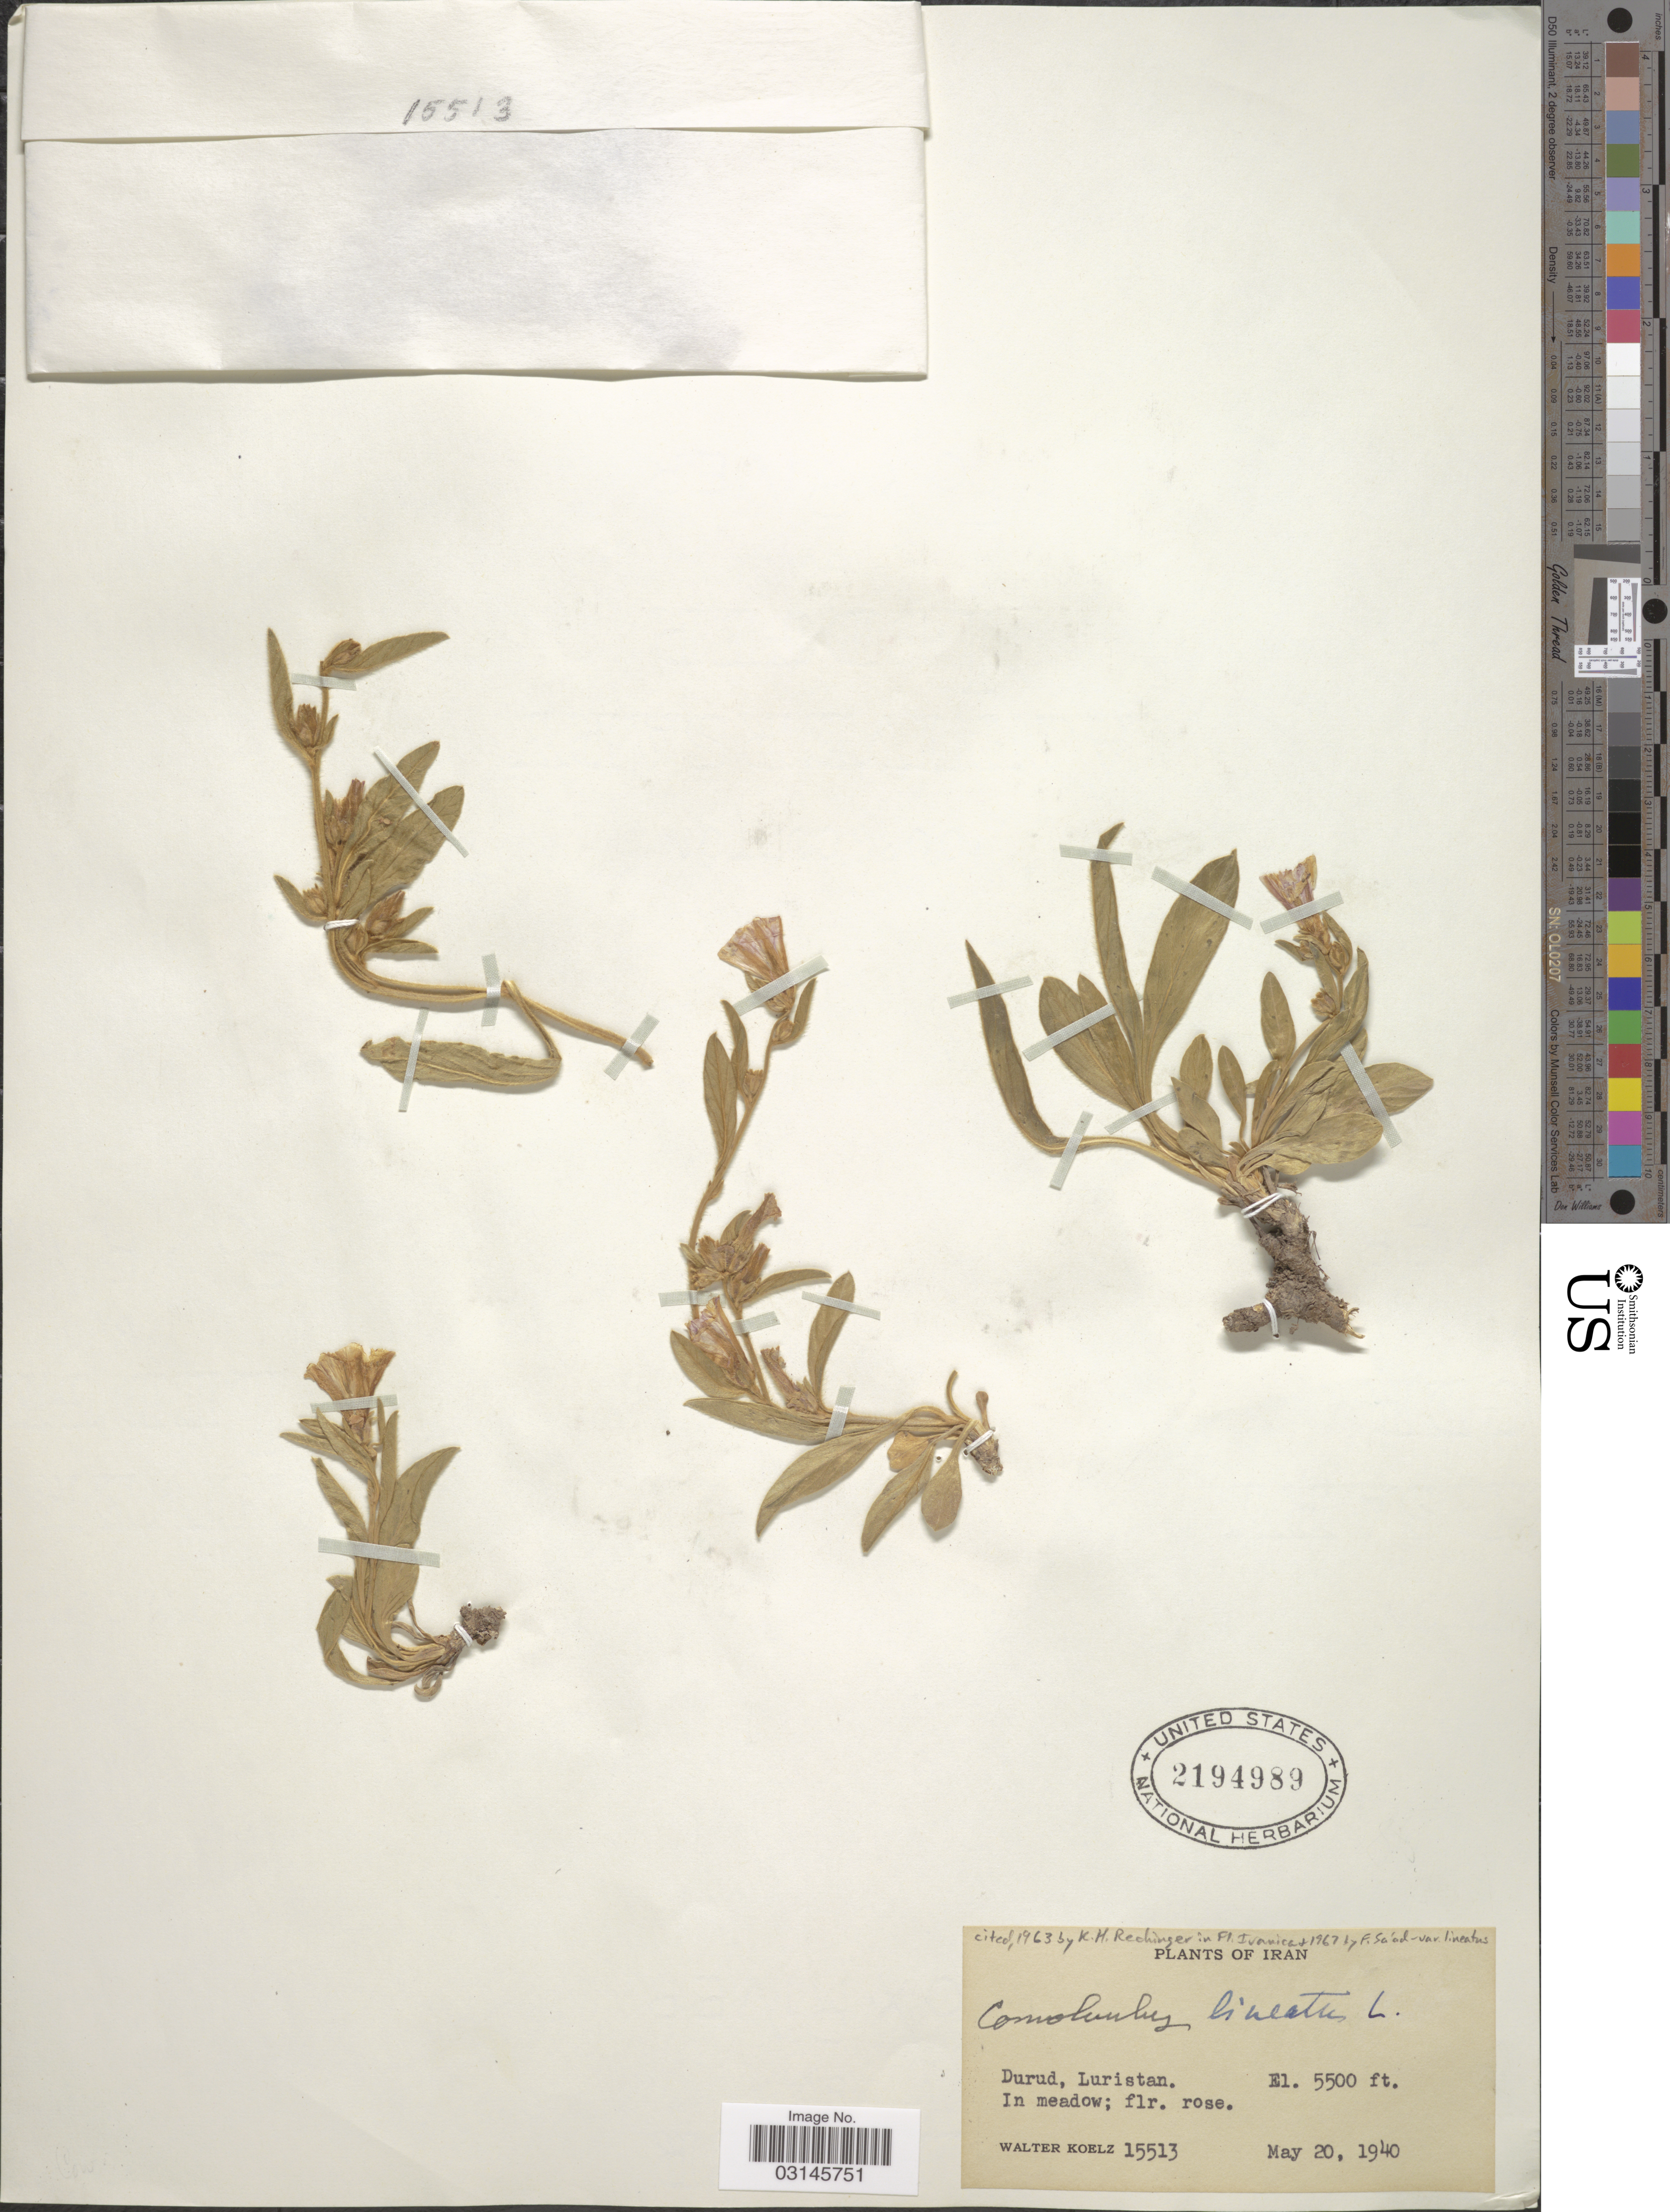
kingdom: Plantae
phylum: Tracheophyta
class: Magnoliopsida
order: Solanales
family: Convolvulaceae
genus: Convolvulus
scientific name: Convolvulus lineatus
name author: L.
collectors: W. N. Koelz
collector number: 15513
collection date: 1940-05-20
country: Iran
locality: Durud, Luristan.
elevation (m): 1676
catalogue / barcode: US 2194989